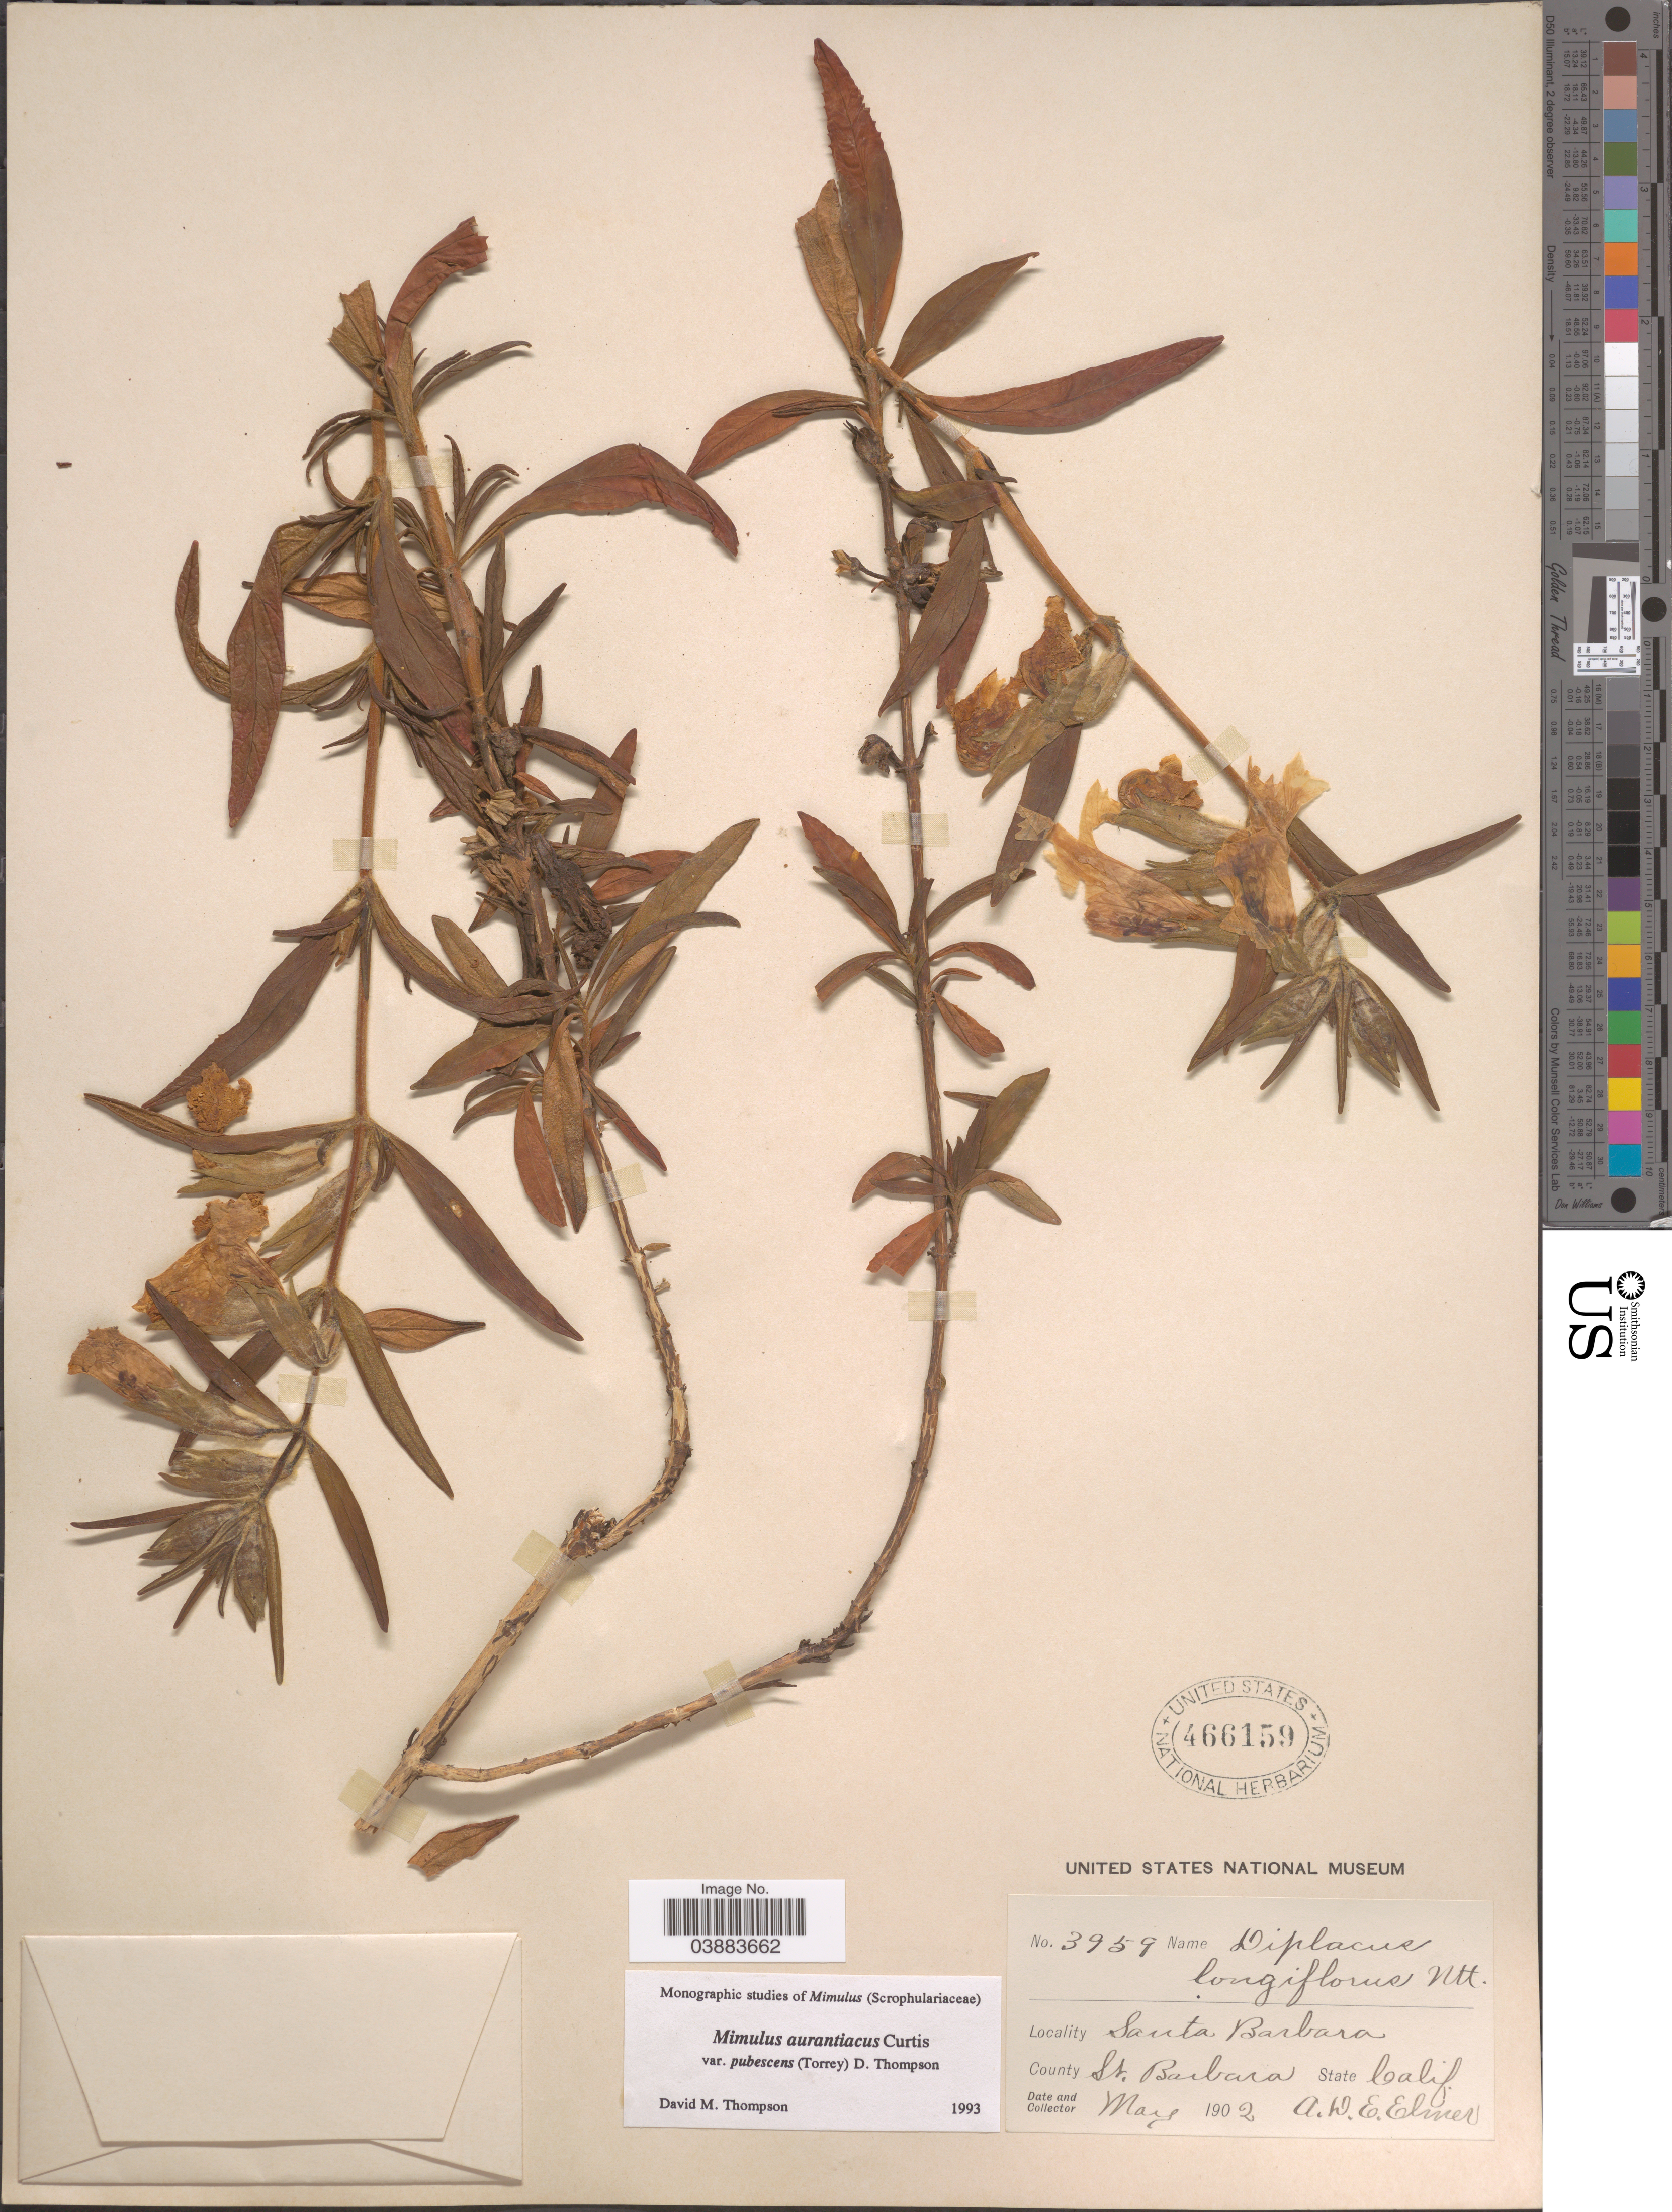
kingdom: Plantae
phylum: Tracheophyta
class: Magnoliopsida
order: Lamiales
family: Phrymaceae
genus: Diplacus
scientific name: Diplacus aurantiacus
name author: (Curtis) Jeps.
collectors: A. D. E. Elmer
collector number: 3959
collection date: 1902-05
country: United States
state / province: California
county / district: Santa Barbara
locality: Santa Barbara.. County St. Barbara.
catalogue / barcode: US 466159